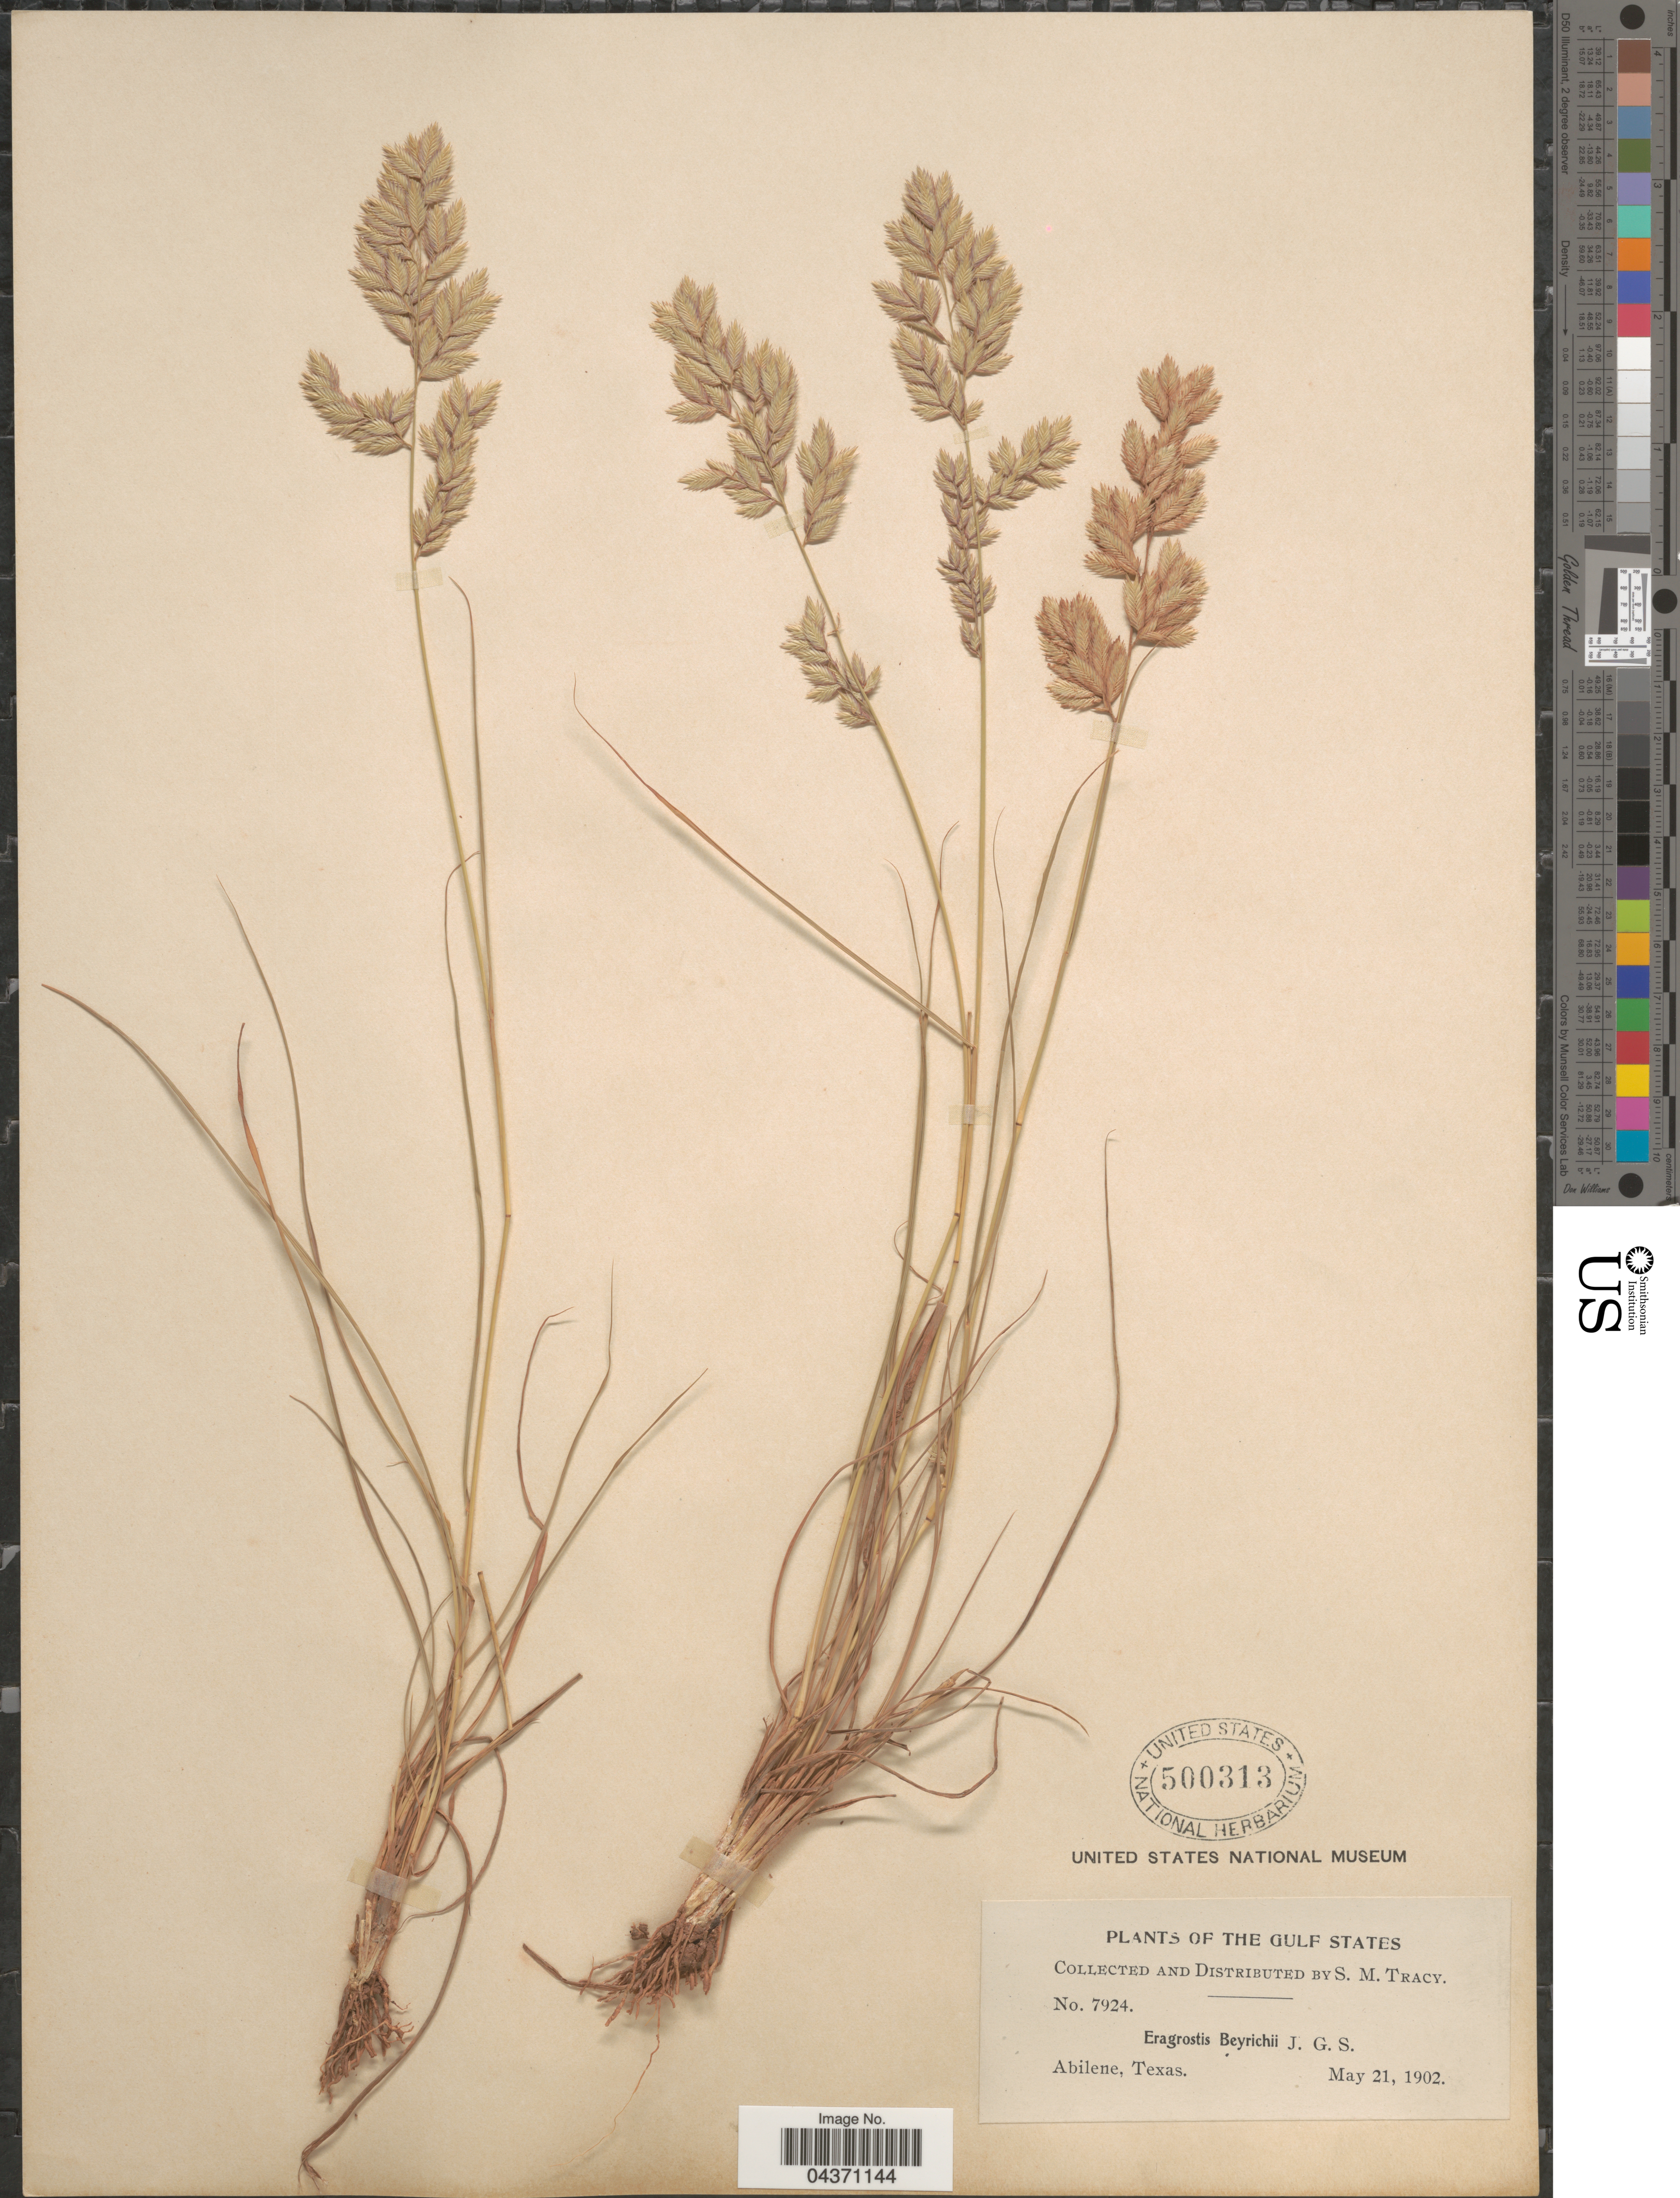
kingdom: Plantae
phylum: Tracheophyta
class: Liliopsida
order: Poales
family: Poaceae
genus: Eragrostis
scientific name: Eragrostis secundiflora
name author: J. Presl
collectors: S. M. Tracy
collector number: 7924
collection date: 1902-05-21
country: United States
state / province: Texas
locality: Gulf States. Abilene.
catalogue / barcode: US 500313